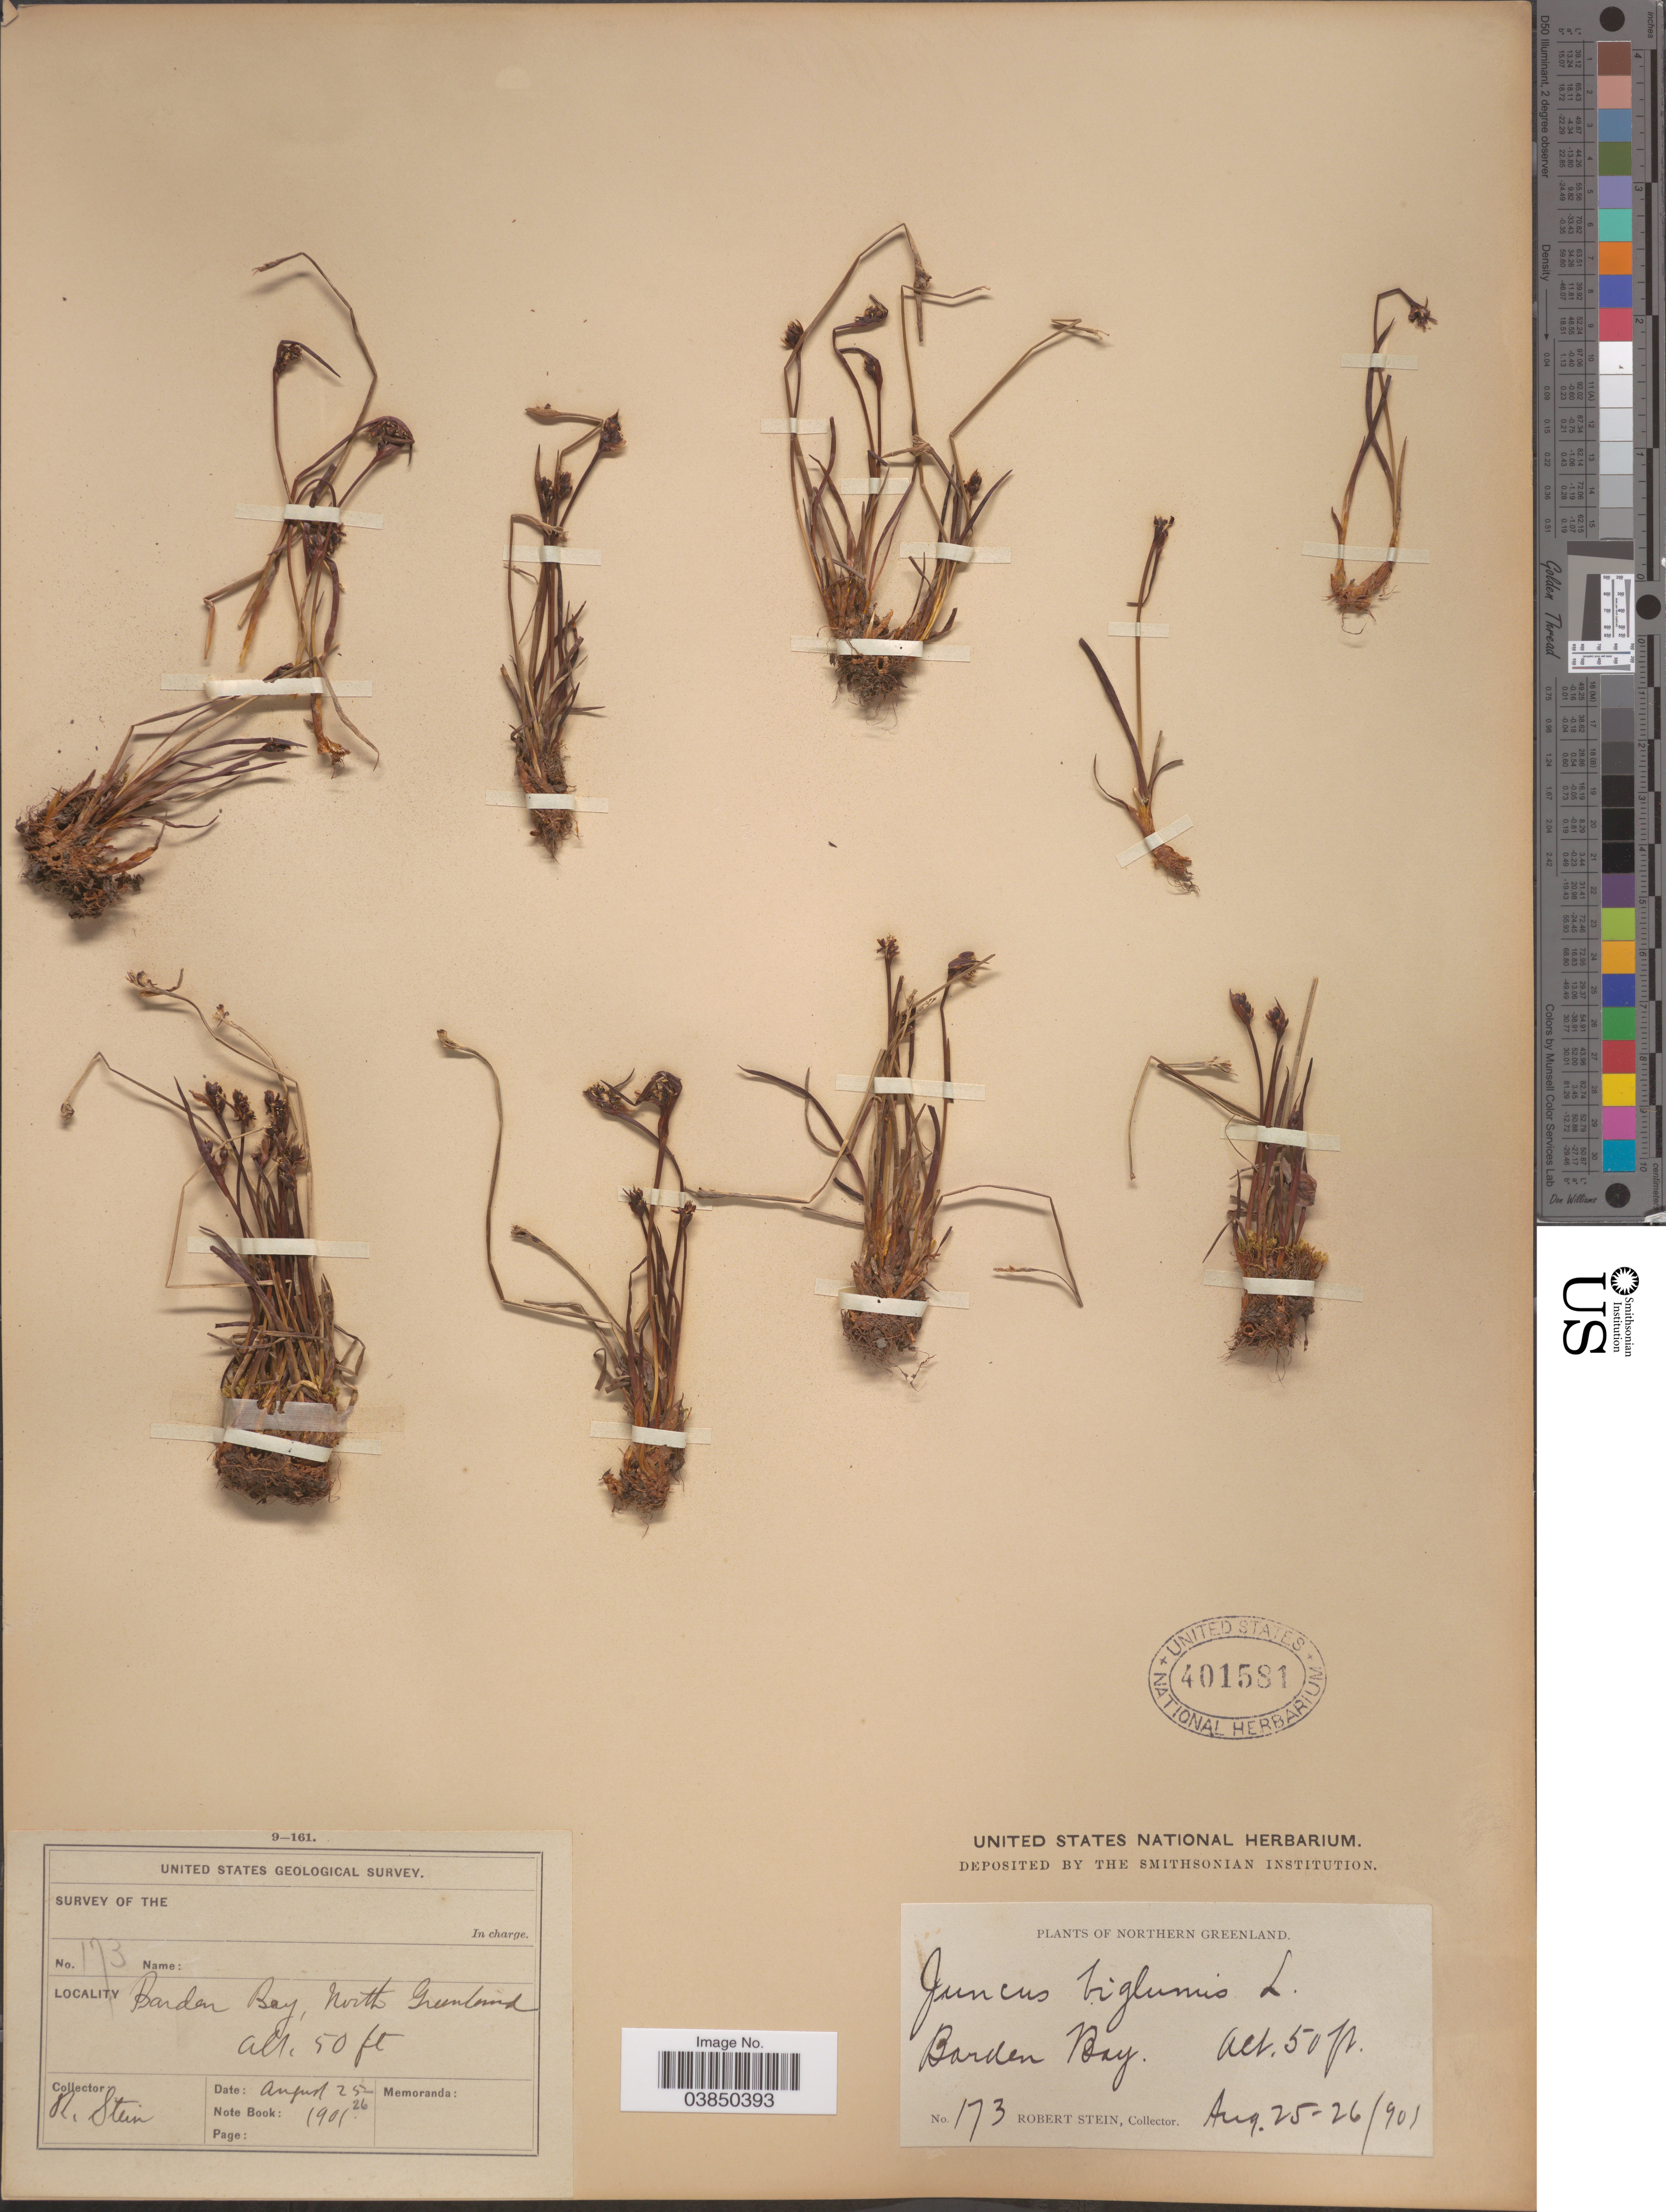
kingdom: Plantae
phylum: Tracheophyta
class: Liliopsida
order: Poales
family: Juncaceae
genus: Juncus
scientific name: Juncus biglumis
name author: L.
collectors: R. Stein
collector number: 173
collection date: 1901-08-25/1901-08-26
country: Greenland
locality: Northern Greenland. Barden Bay.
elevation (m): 15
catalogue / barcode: US 401581